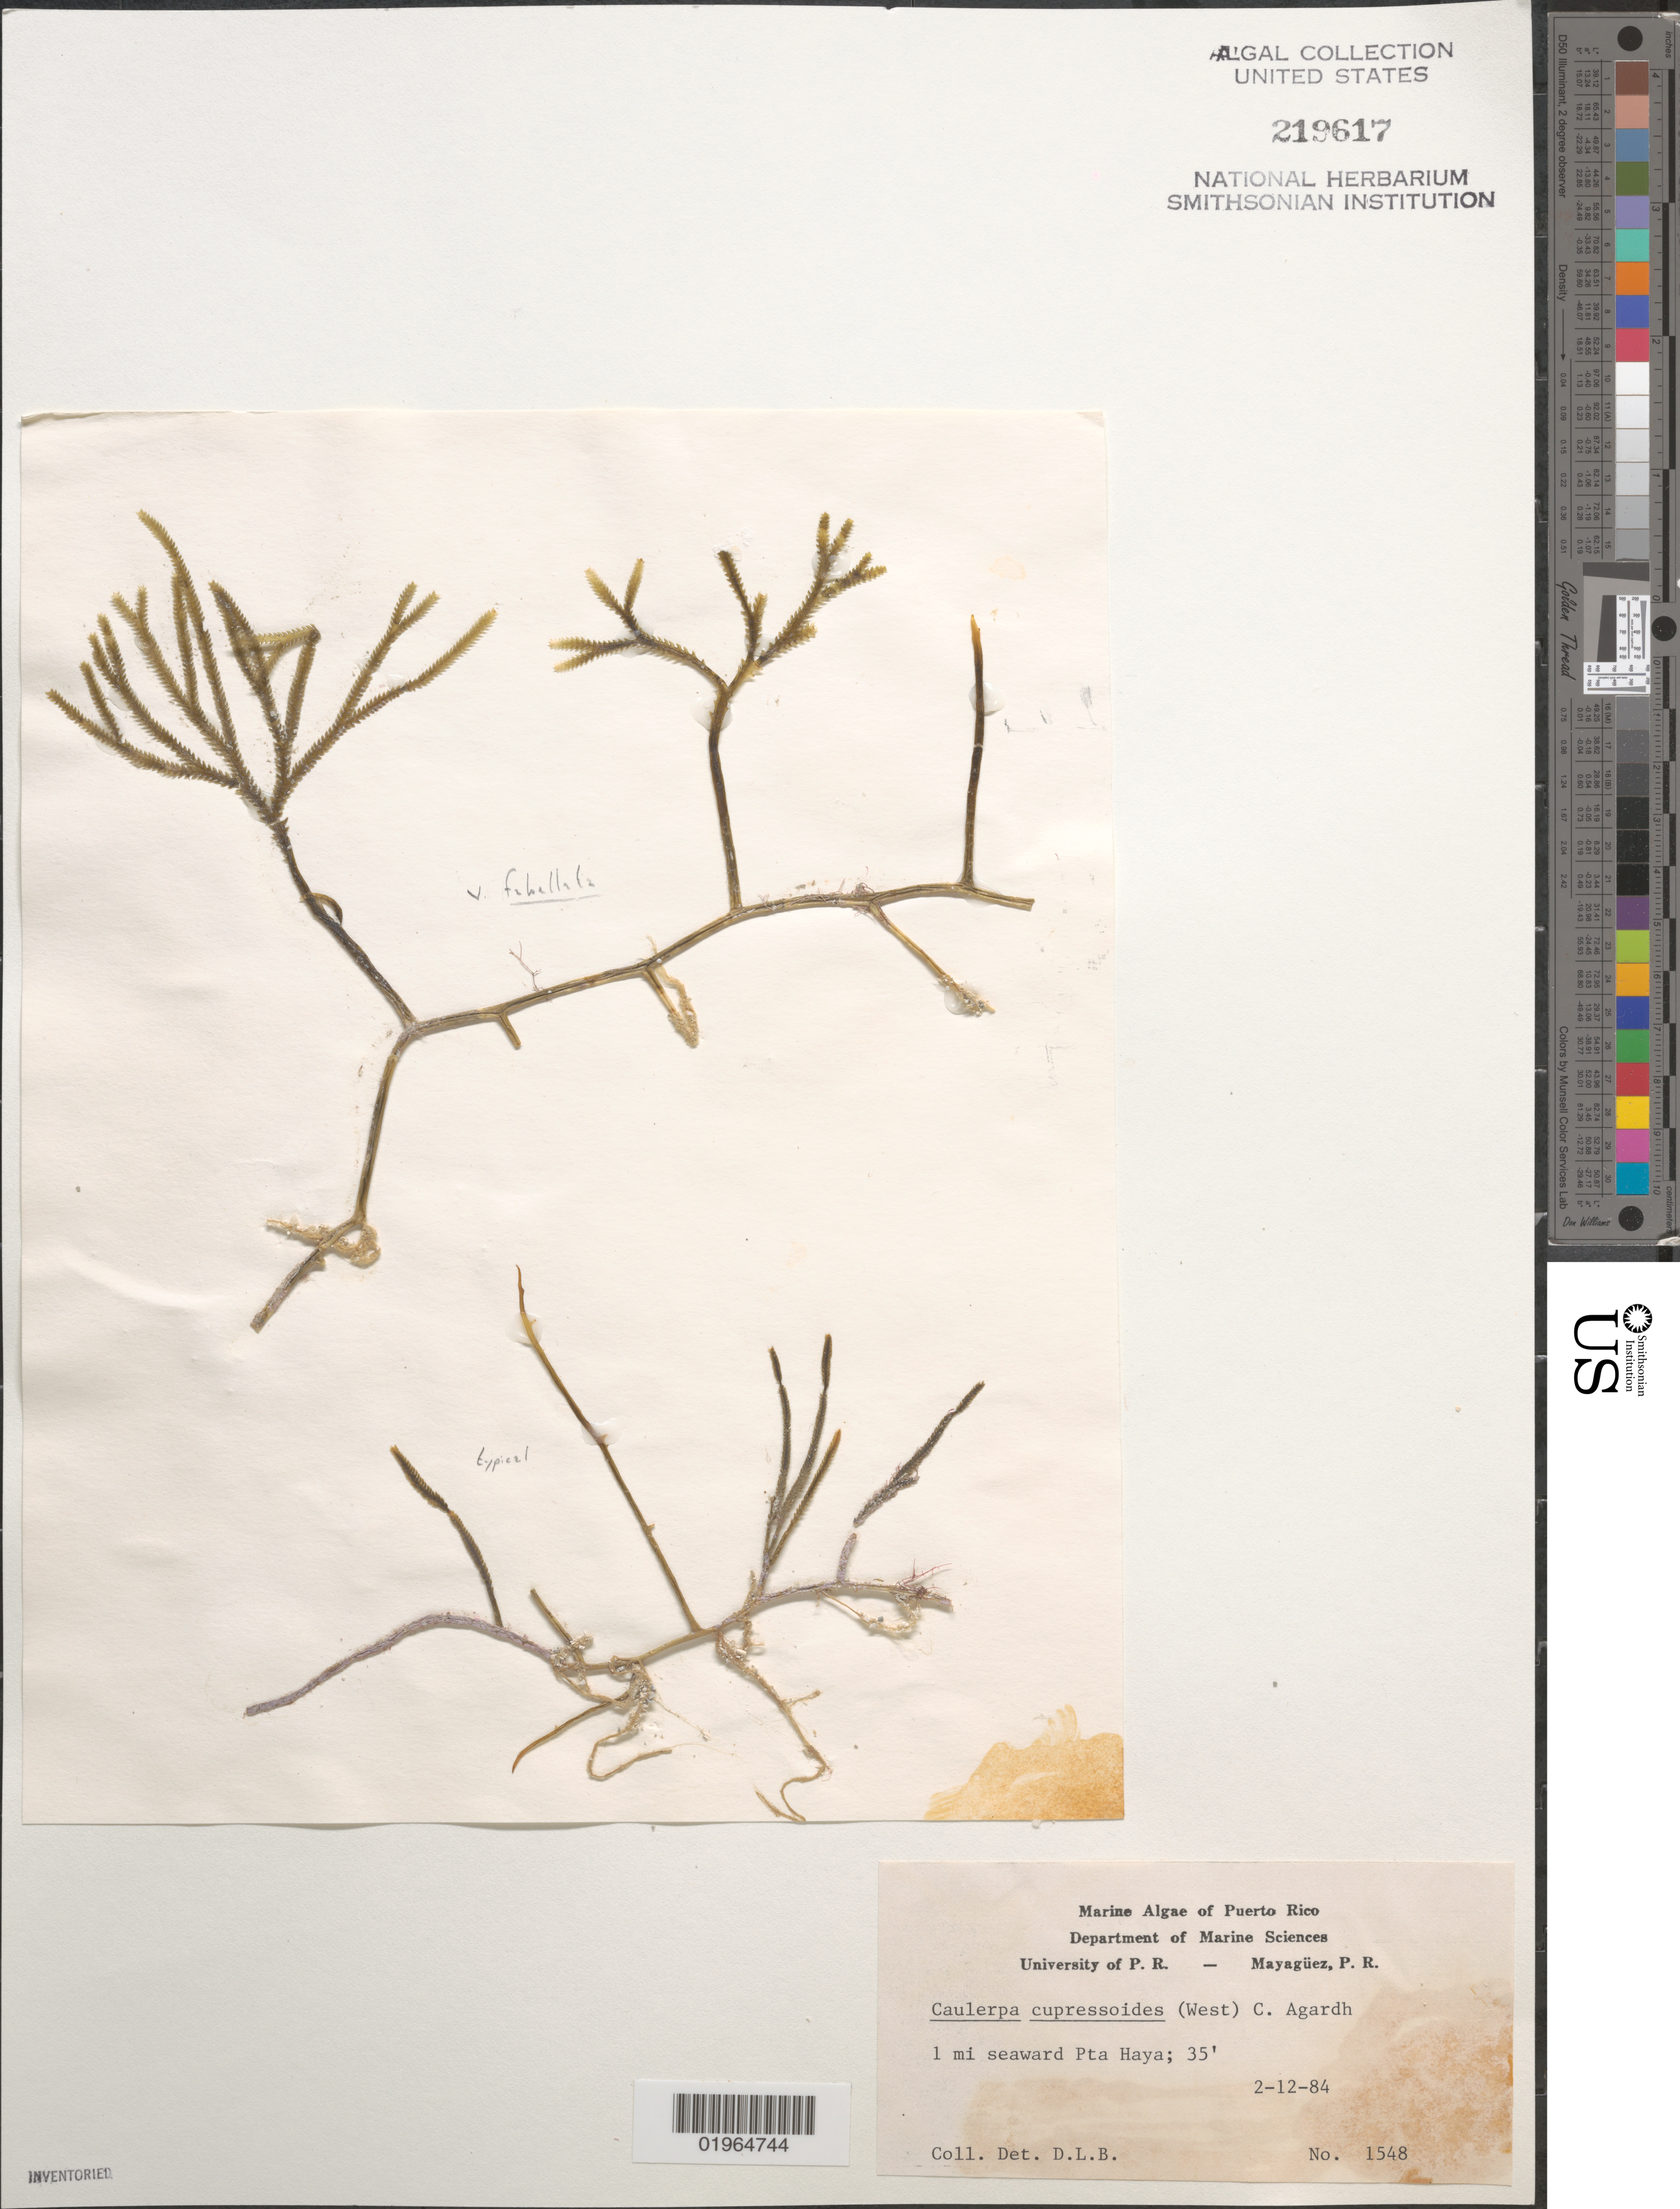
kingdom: Plantae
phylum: Chlorophyta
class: Ulvophyceae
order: Bryopsidales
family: Caulerpaceae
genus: Caulerpa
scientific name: Caulerpa cupressoides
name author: (Vahl) C. Agardh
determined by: Ballantine, D. L.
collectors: D.L. Ballantine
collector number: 1548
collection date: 1984-02-12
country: Puerto Rico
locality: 1 mi seaward Pta Haya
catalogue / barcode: US 219617